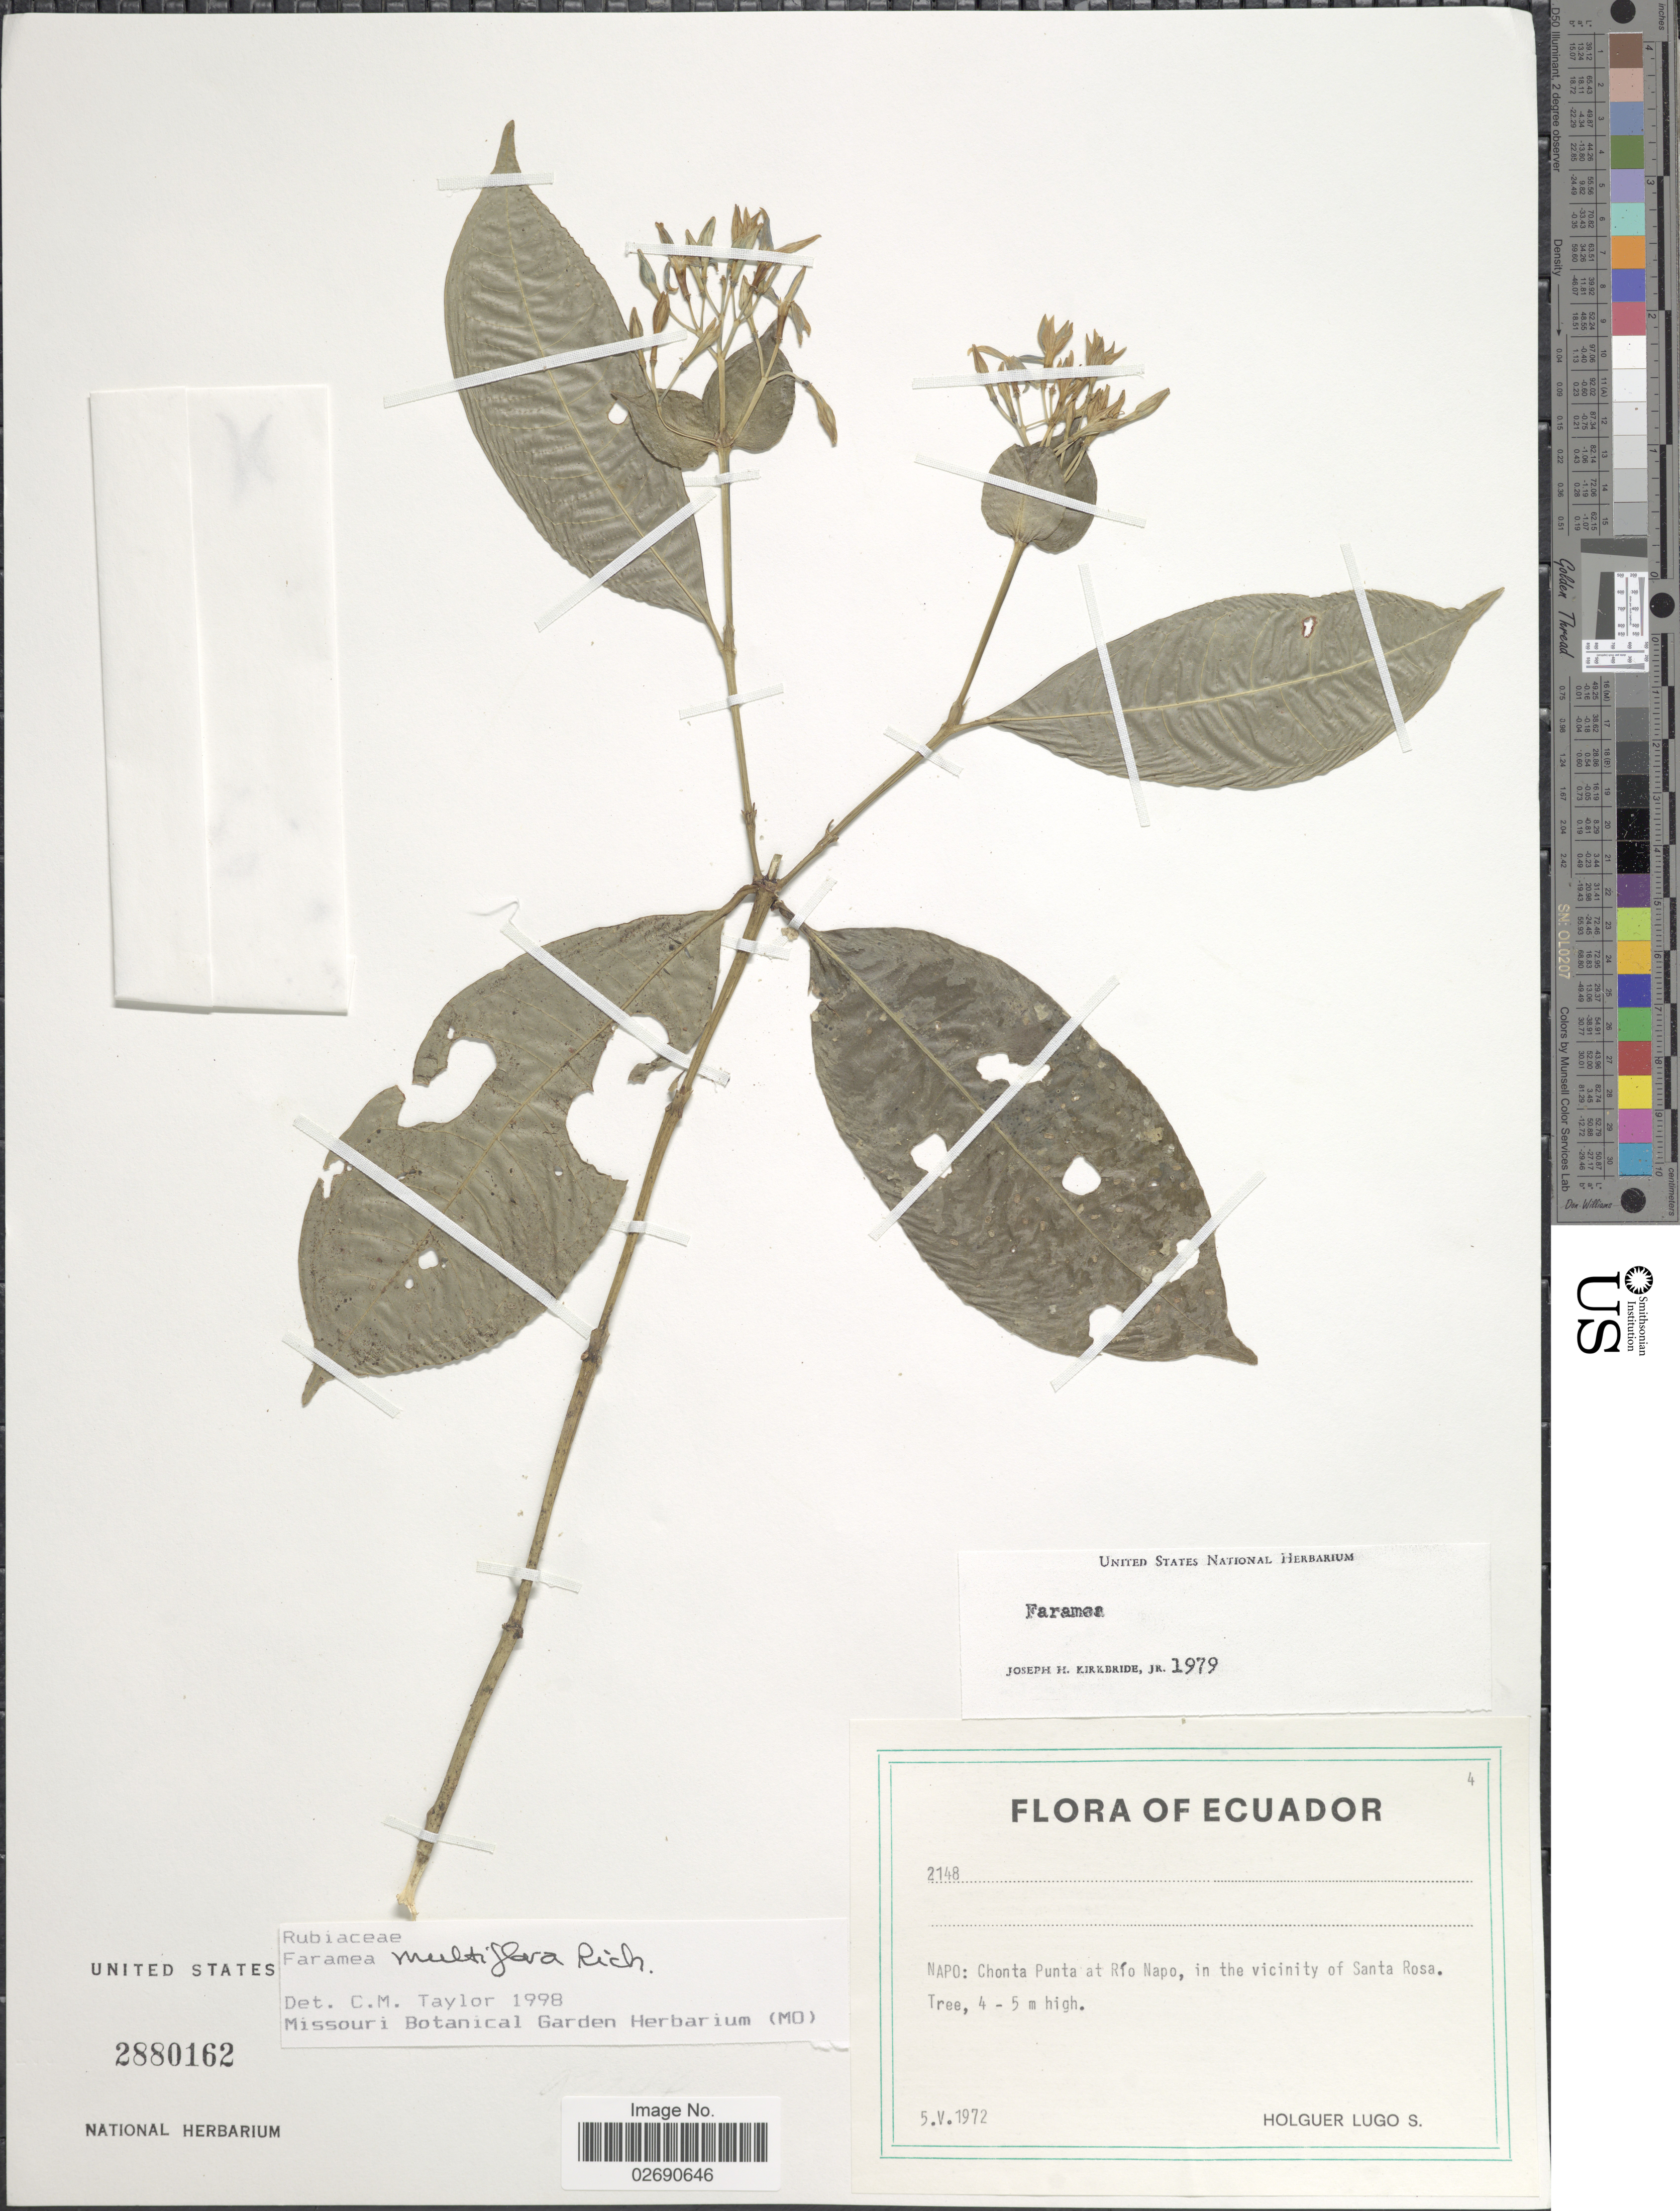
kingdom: Plantae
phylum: Tracheophyta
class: Magnoliopsida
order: Gentianales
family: Rubiaceae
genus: Faramea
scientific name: Faramea multiflora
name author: A. Rich. ex DC.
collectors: H. Lugo S.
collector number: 2148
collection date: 1972-05-05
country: Ecuador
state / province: Napo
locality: Chonta Punta at Río Napo, in the vicinity of Santa Rosa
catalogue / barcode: US 2880162